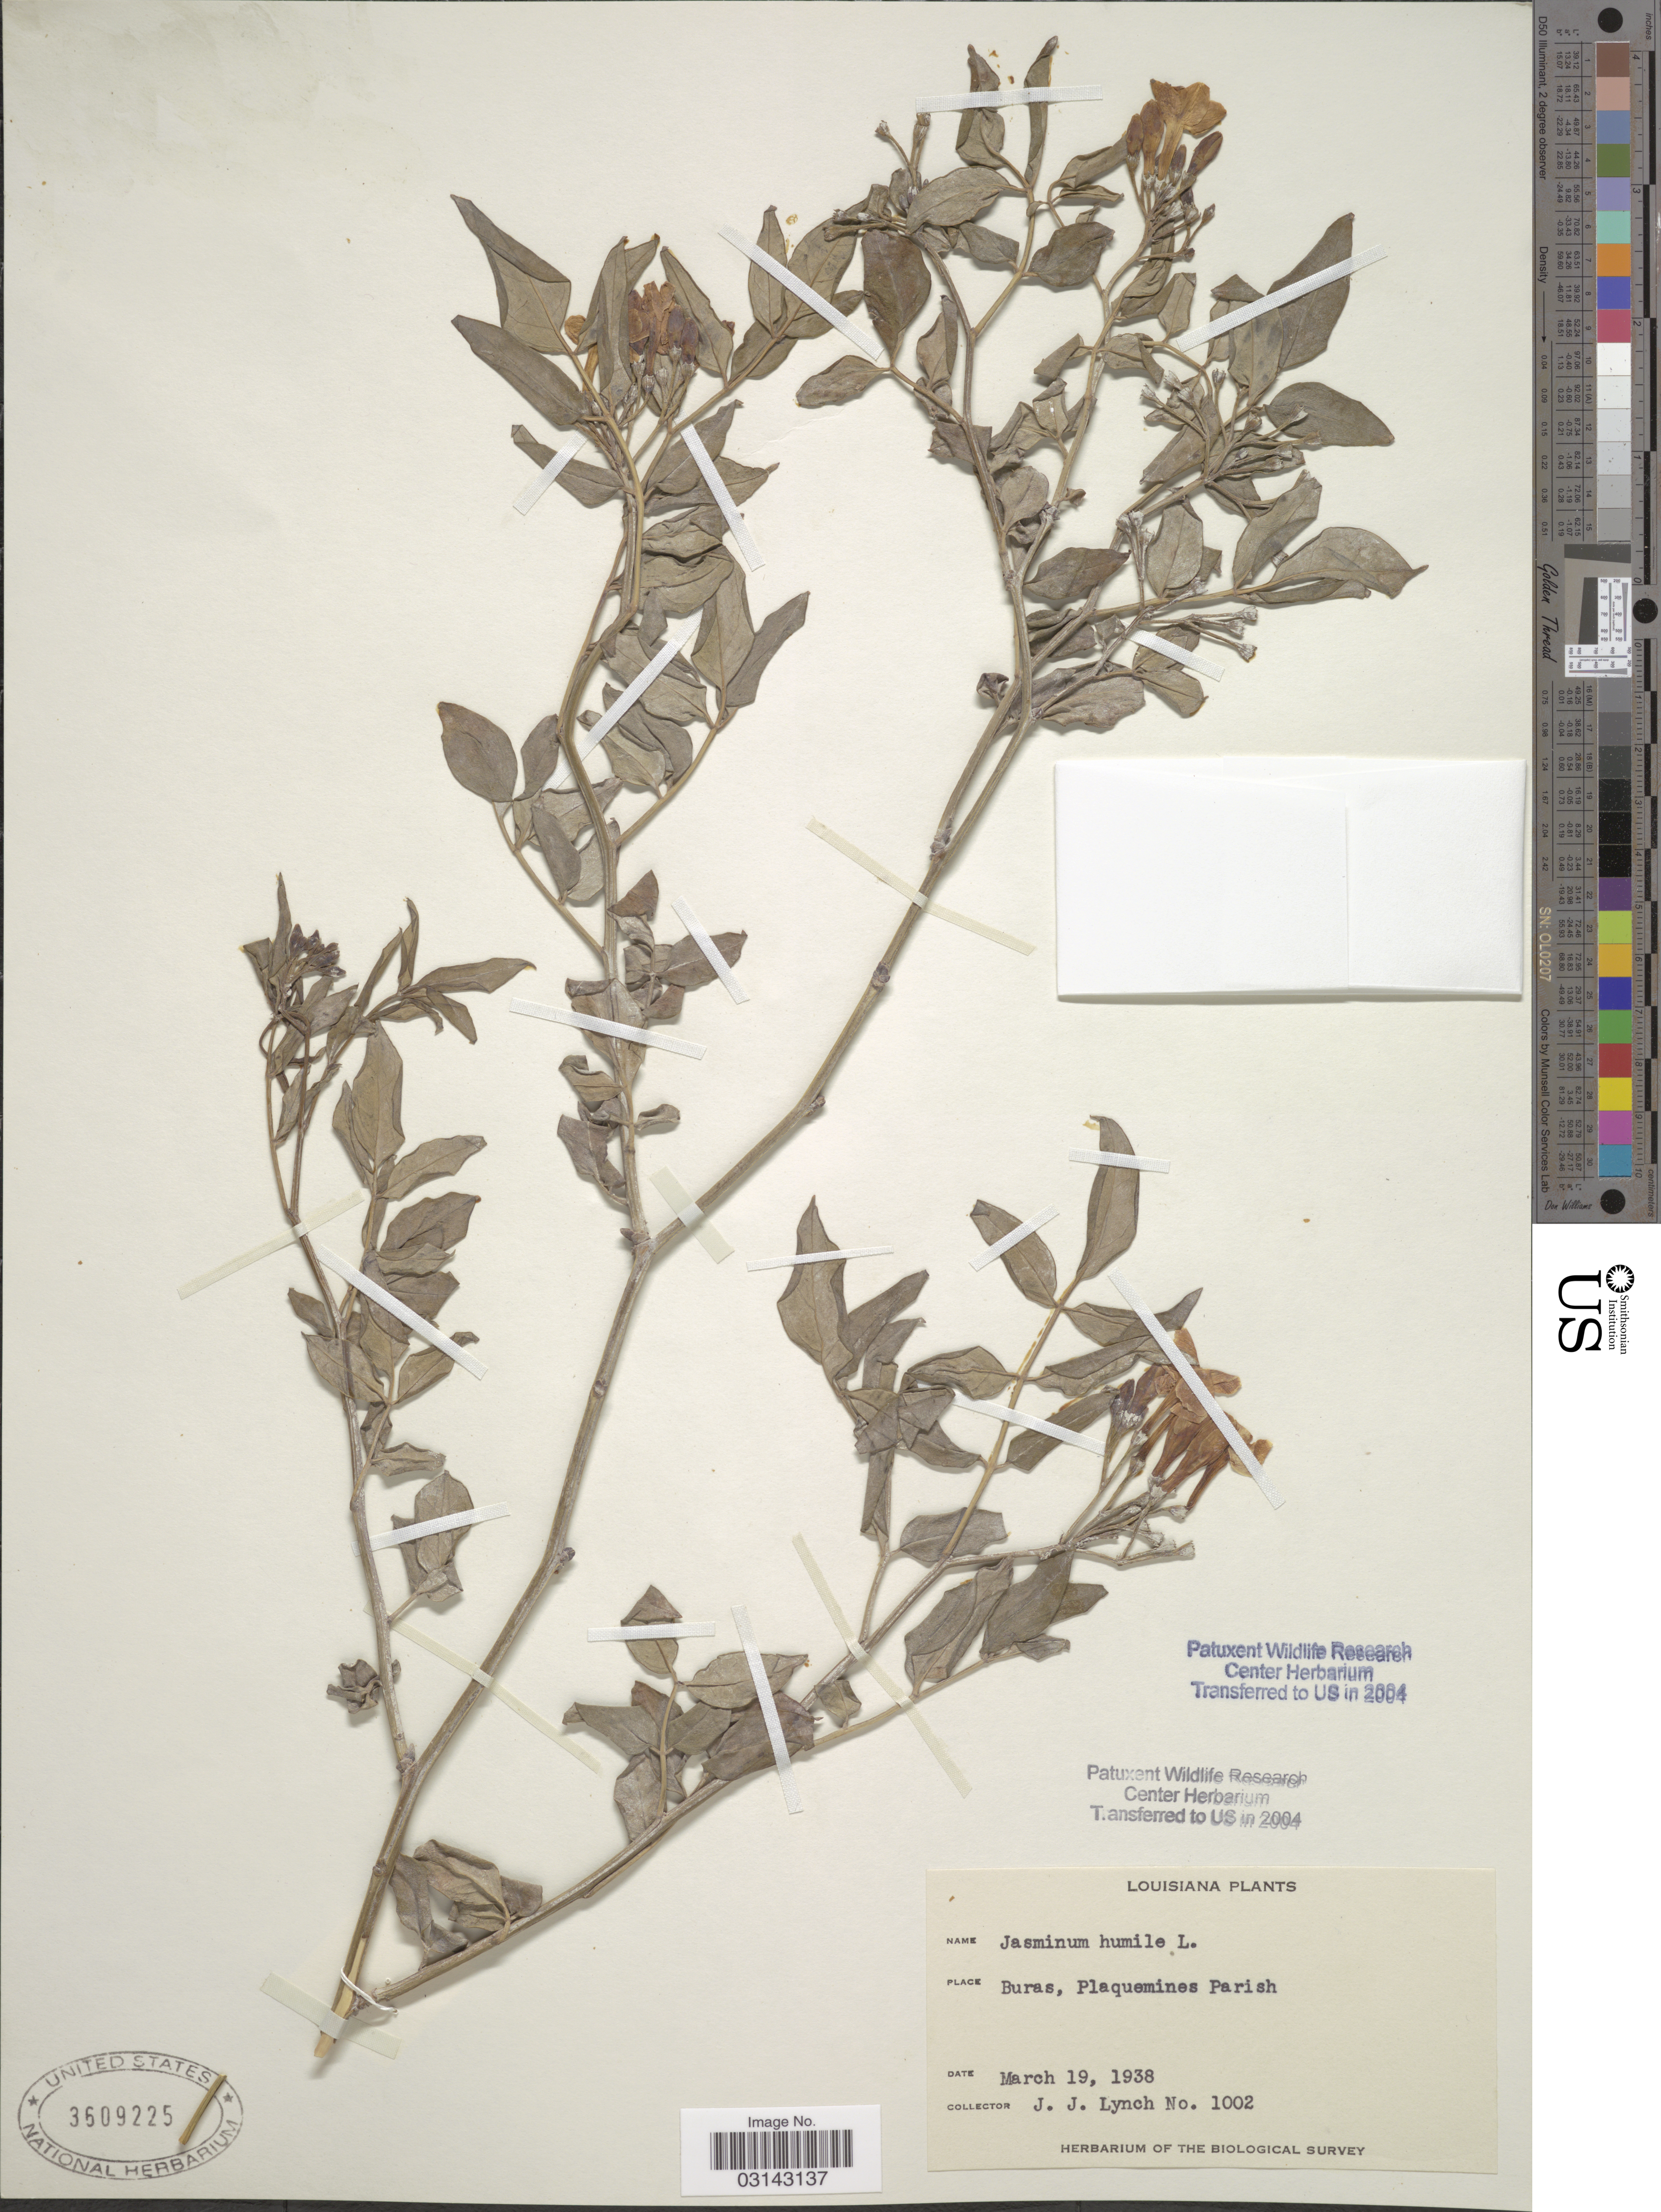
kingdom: Plantae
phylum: Tracheophyta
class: Magnoliopsida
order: Lamiales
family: Oleaceae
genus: Jasminum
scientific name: Jasminum humile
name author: L.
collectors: J. Lynch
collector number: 1002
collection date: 1938-03-19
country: United States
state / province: Louisiana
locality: Buras, Plaquemines Parish.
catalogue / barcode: US 3609225